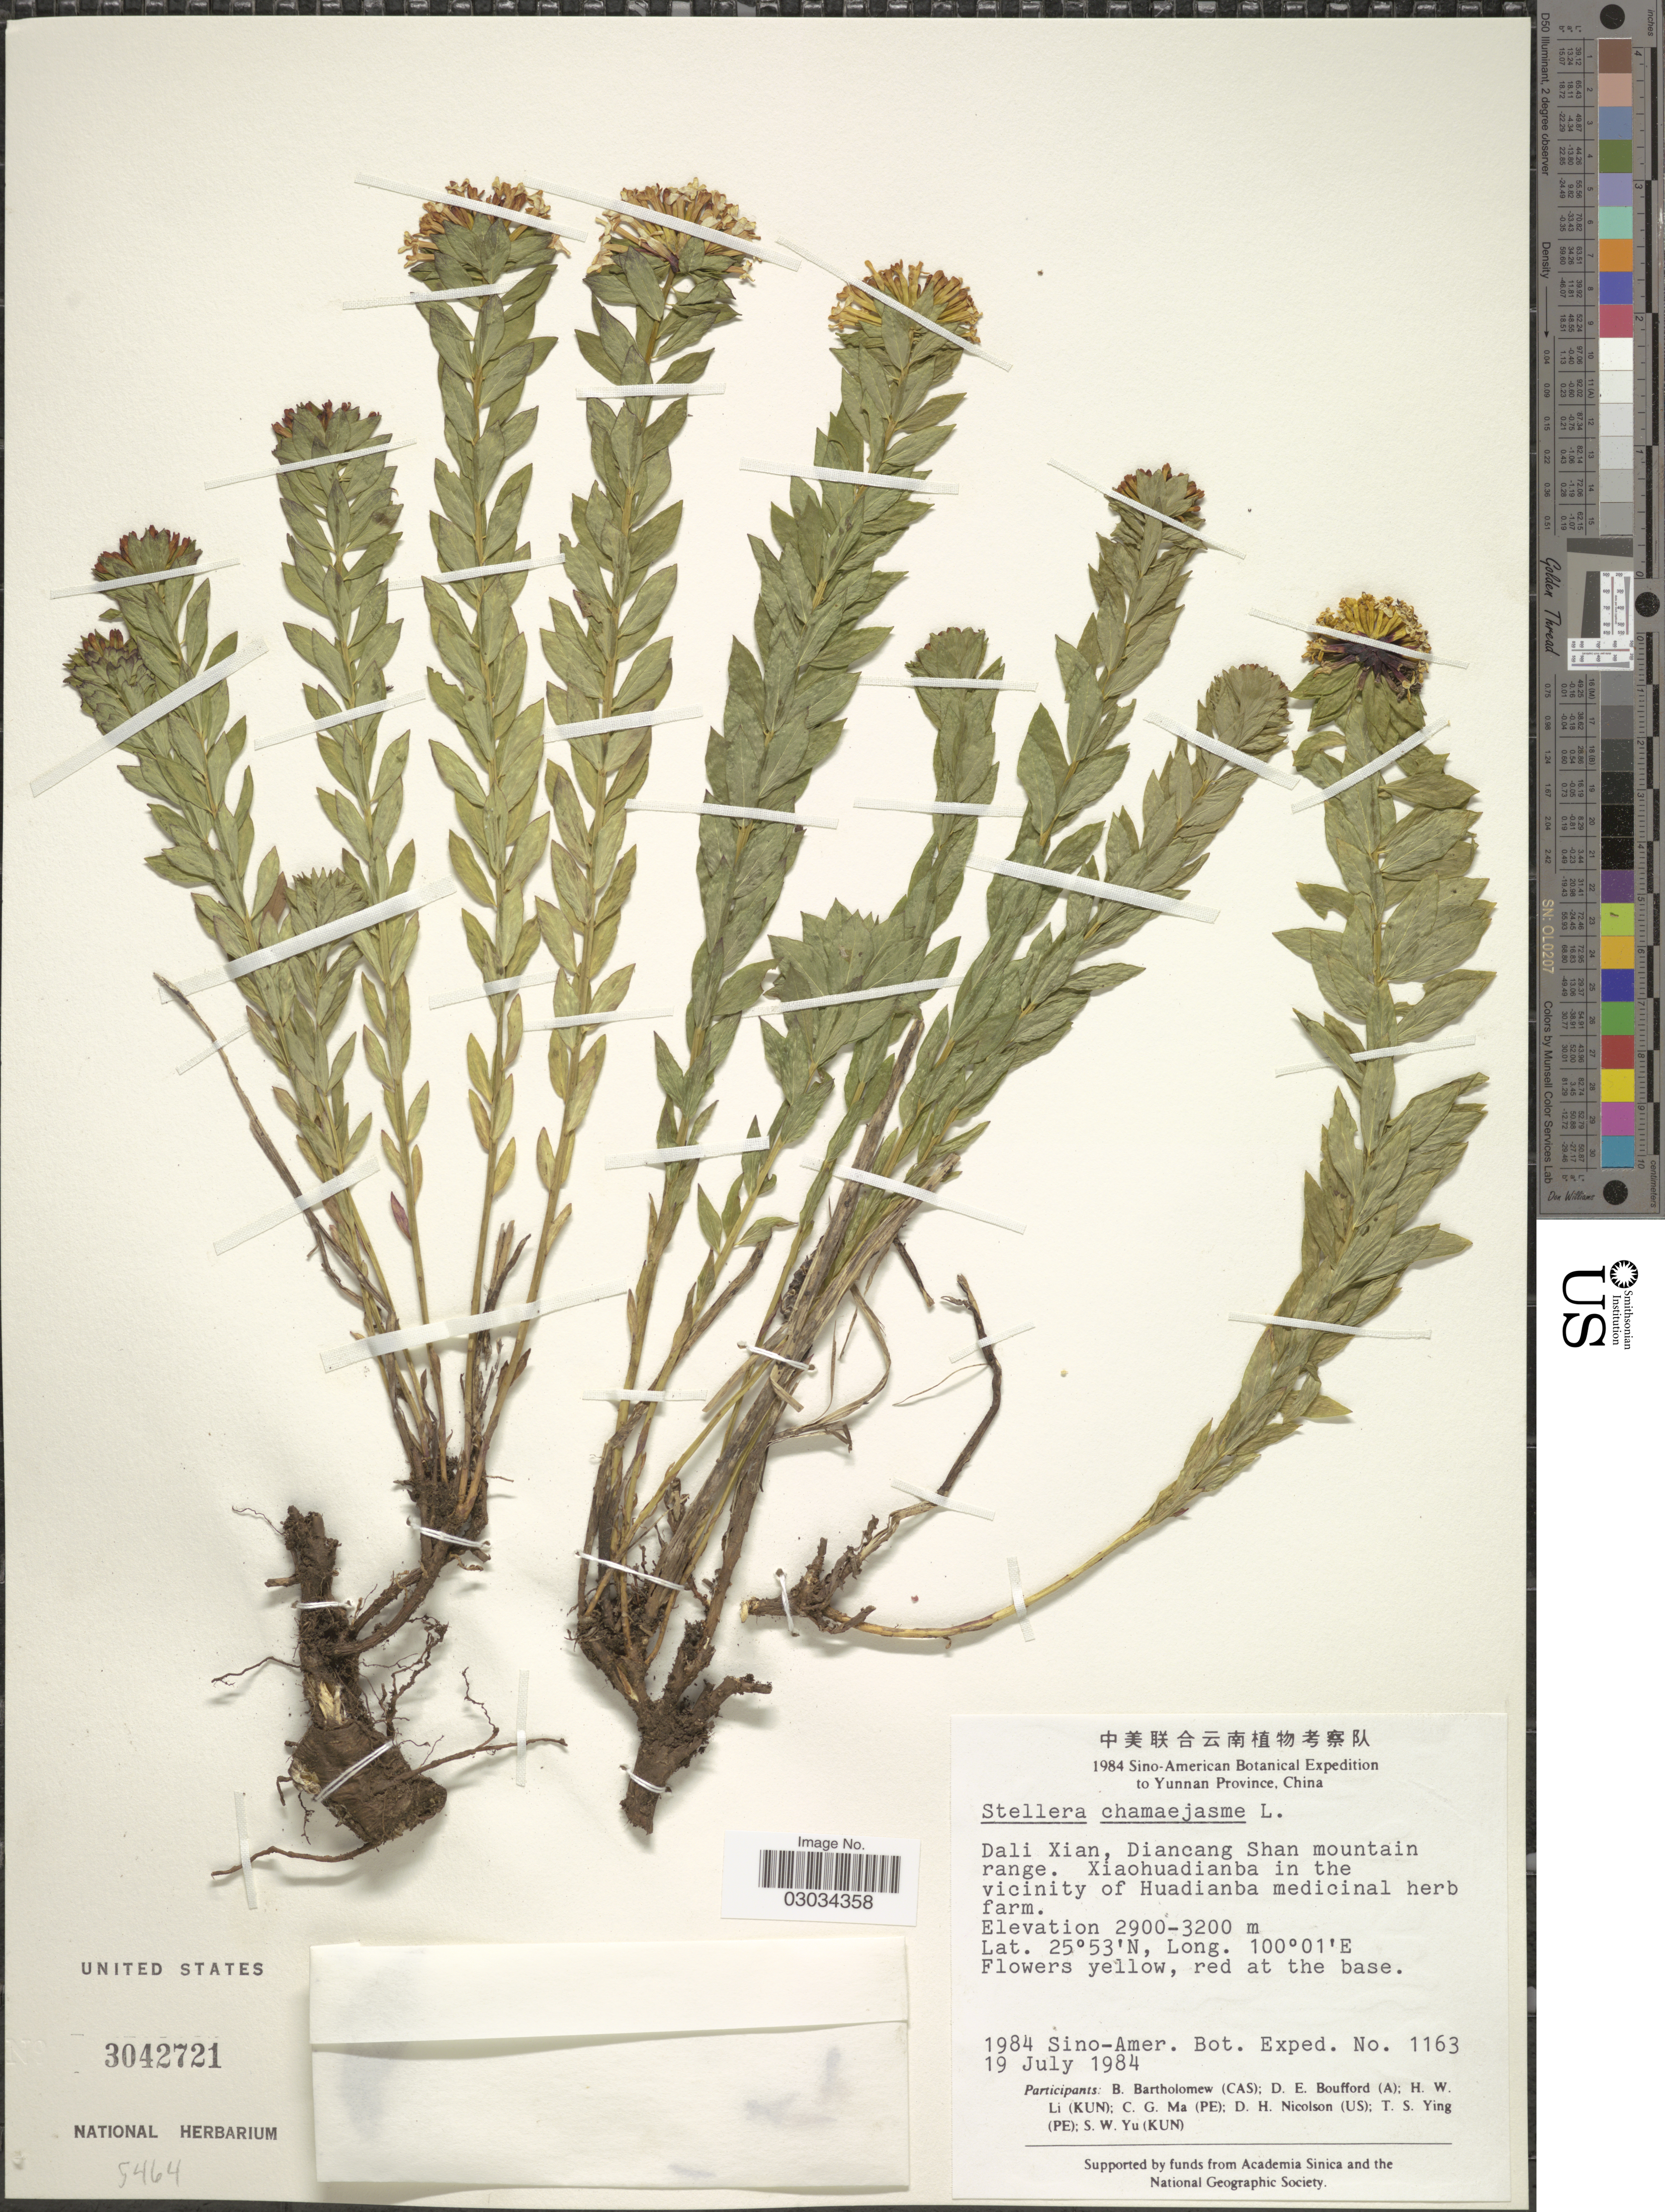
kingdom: Plantae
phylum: Tracheophyta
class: Magnoliopsida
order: Malvales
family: Thymelaeaceae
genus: Stellera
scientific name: Stellera chamaejasme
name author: L.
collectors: B. Bartholomew, D. E. Boufford, H. W. Li, C. Ma & et al.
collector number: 1163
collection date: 1984-07-19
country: China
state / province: Yunnan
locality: Yunnan Province. Dali Xian, Diancang Shan mountain range. Xiaohuadianba in the vicinity of Huadainba medicinal herb farm.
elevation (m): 2900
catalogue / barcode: US 3042721